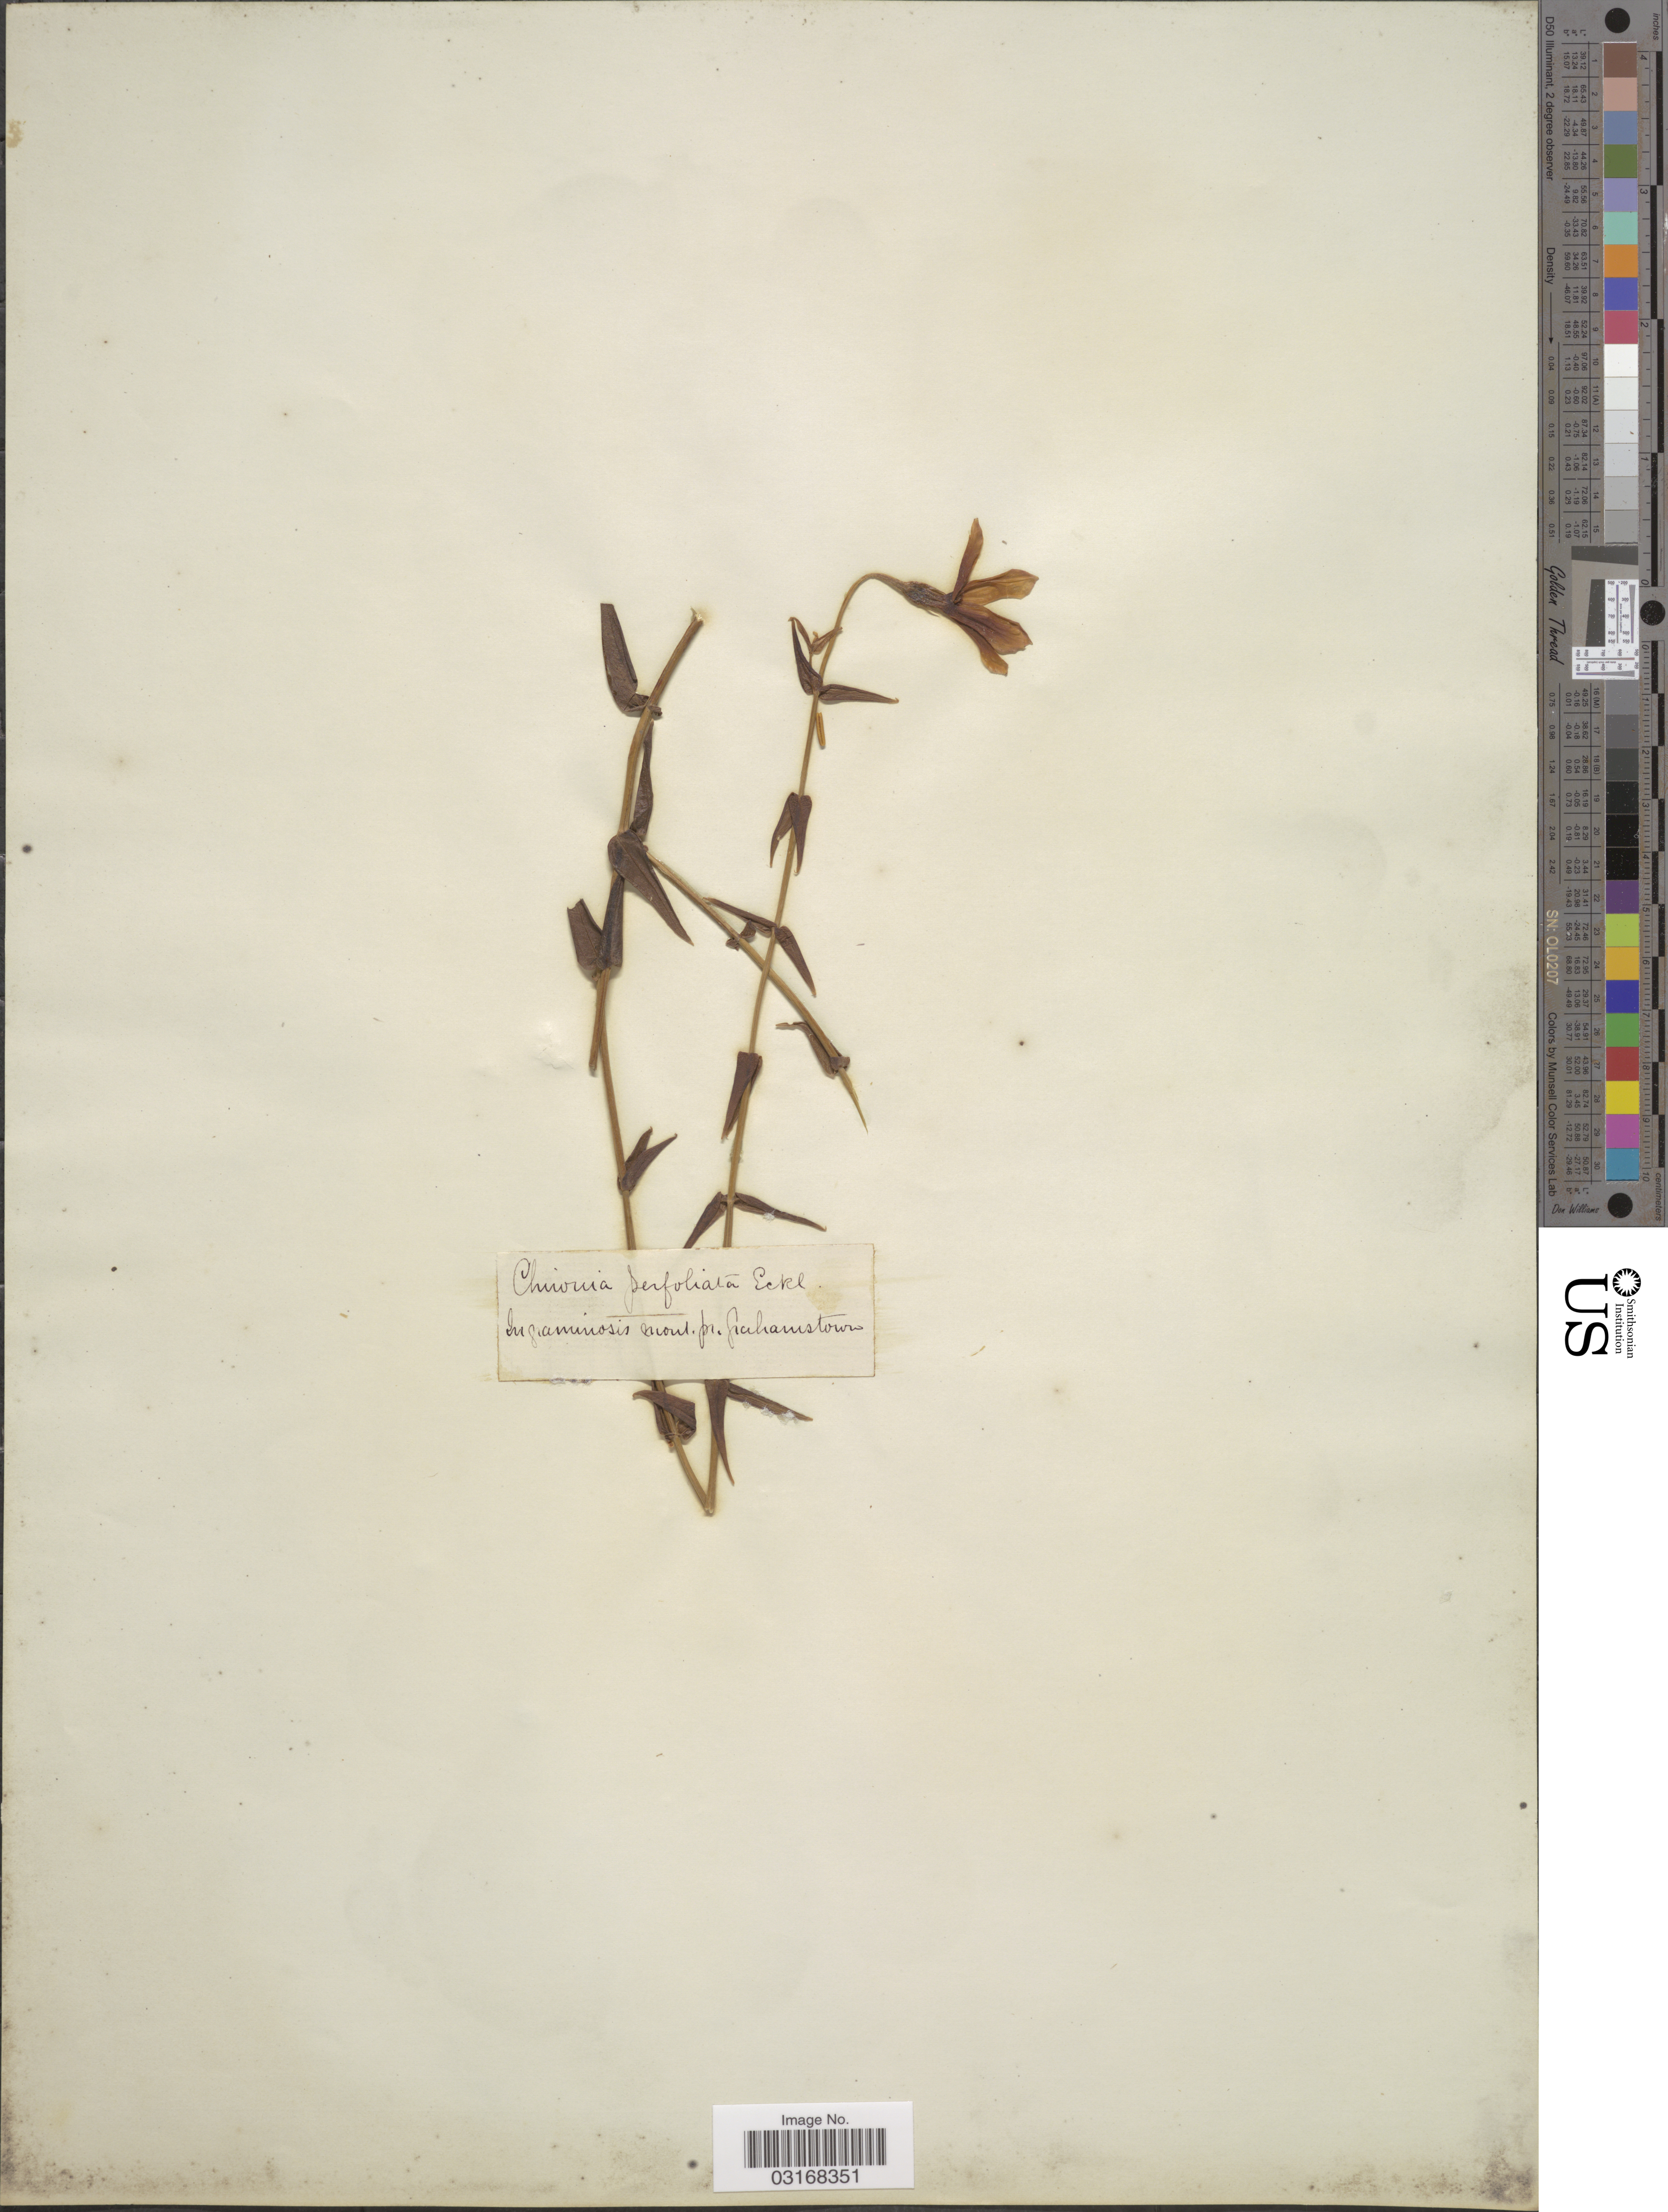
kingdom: Plantae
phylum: Tracheophyta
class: Magnoliopsida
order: Gentianales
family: Gentianaceae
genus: Chironia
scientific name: Chironia perfoliata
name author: Eckl. ex Griseb.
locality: In graminosis mont. pr. Grahamstown.